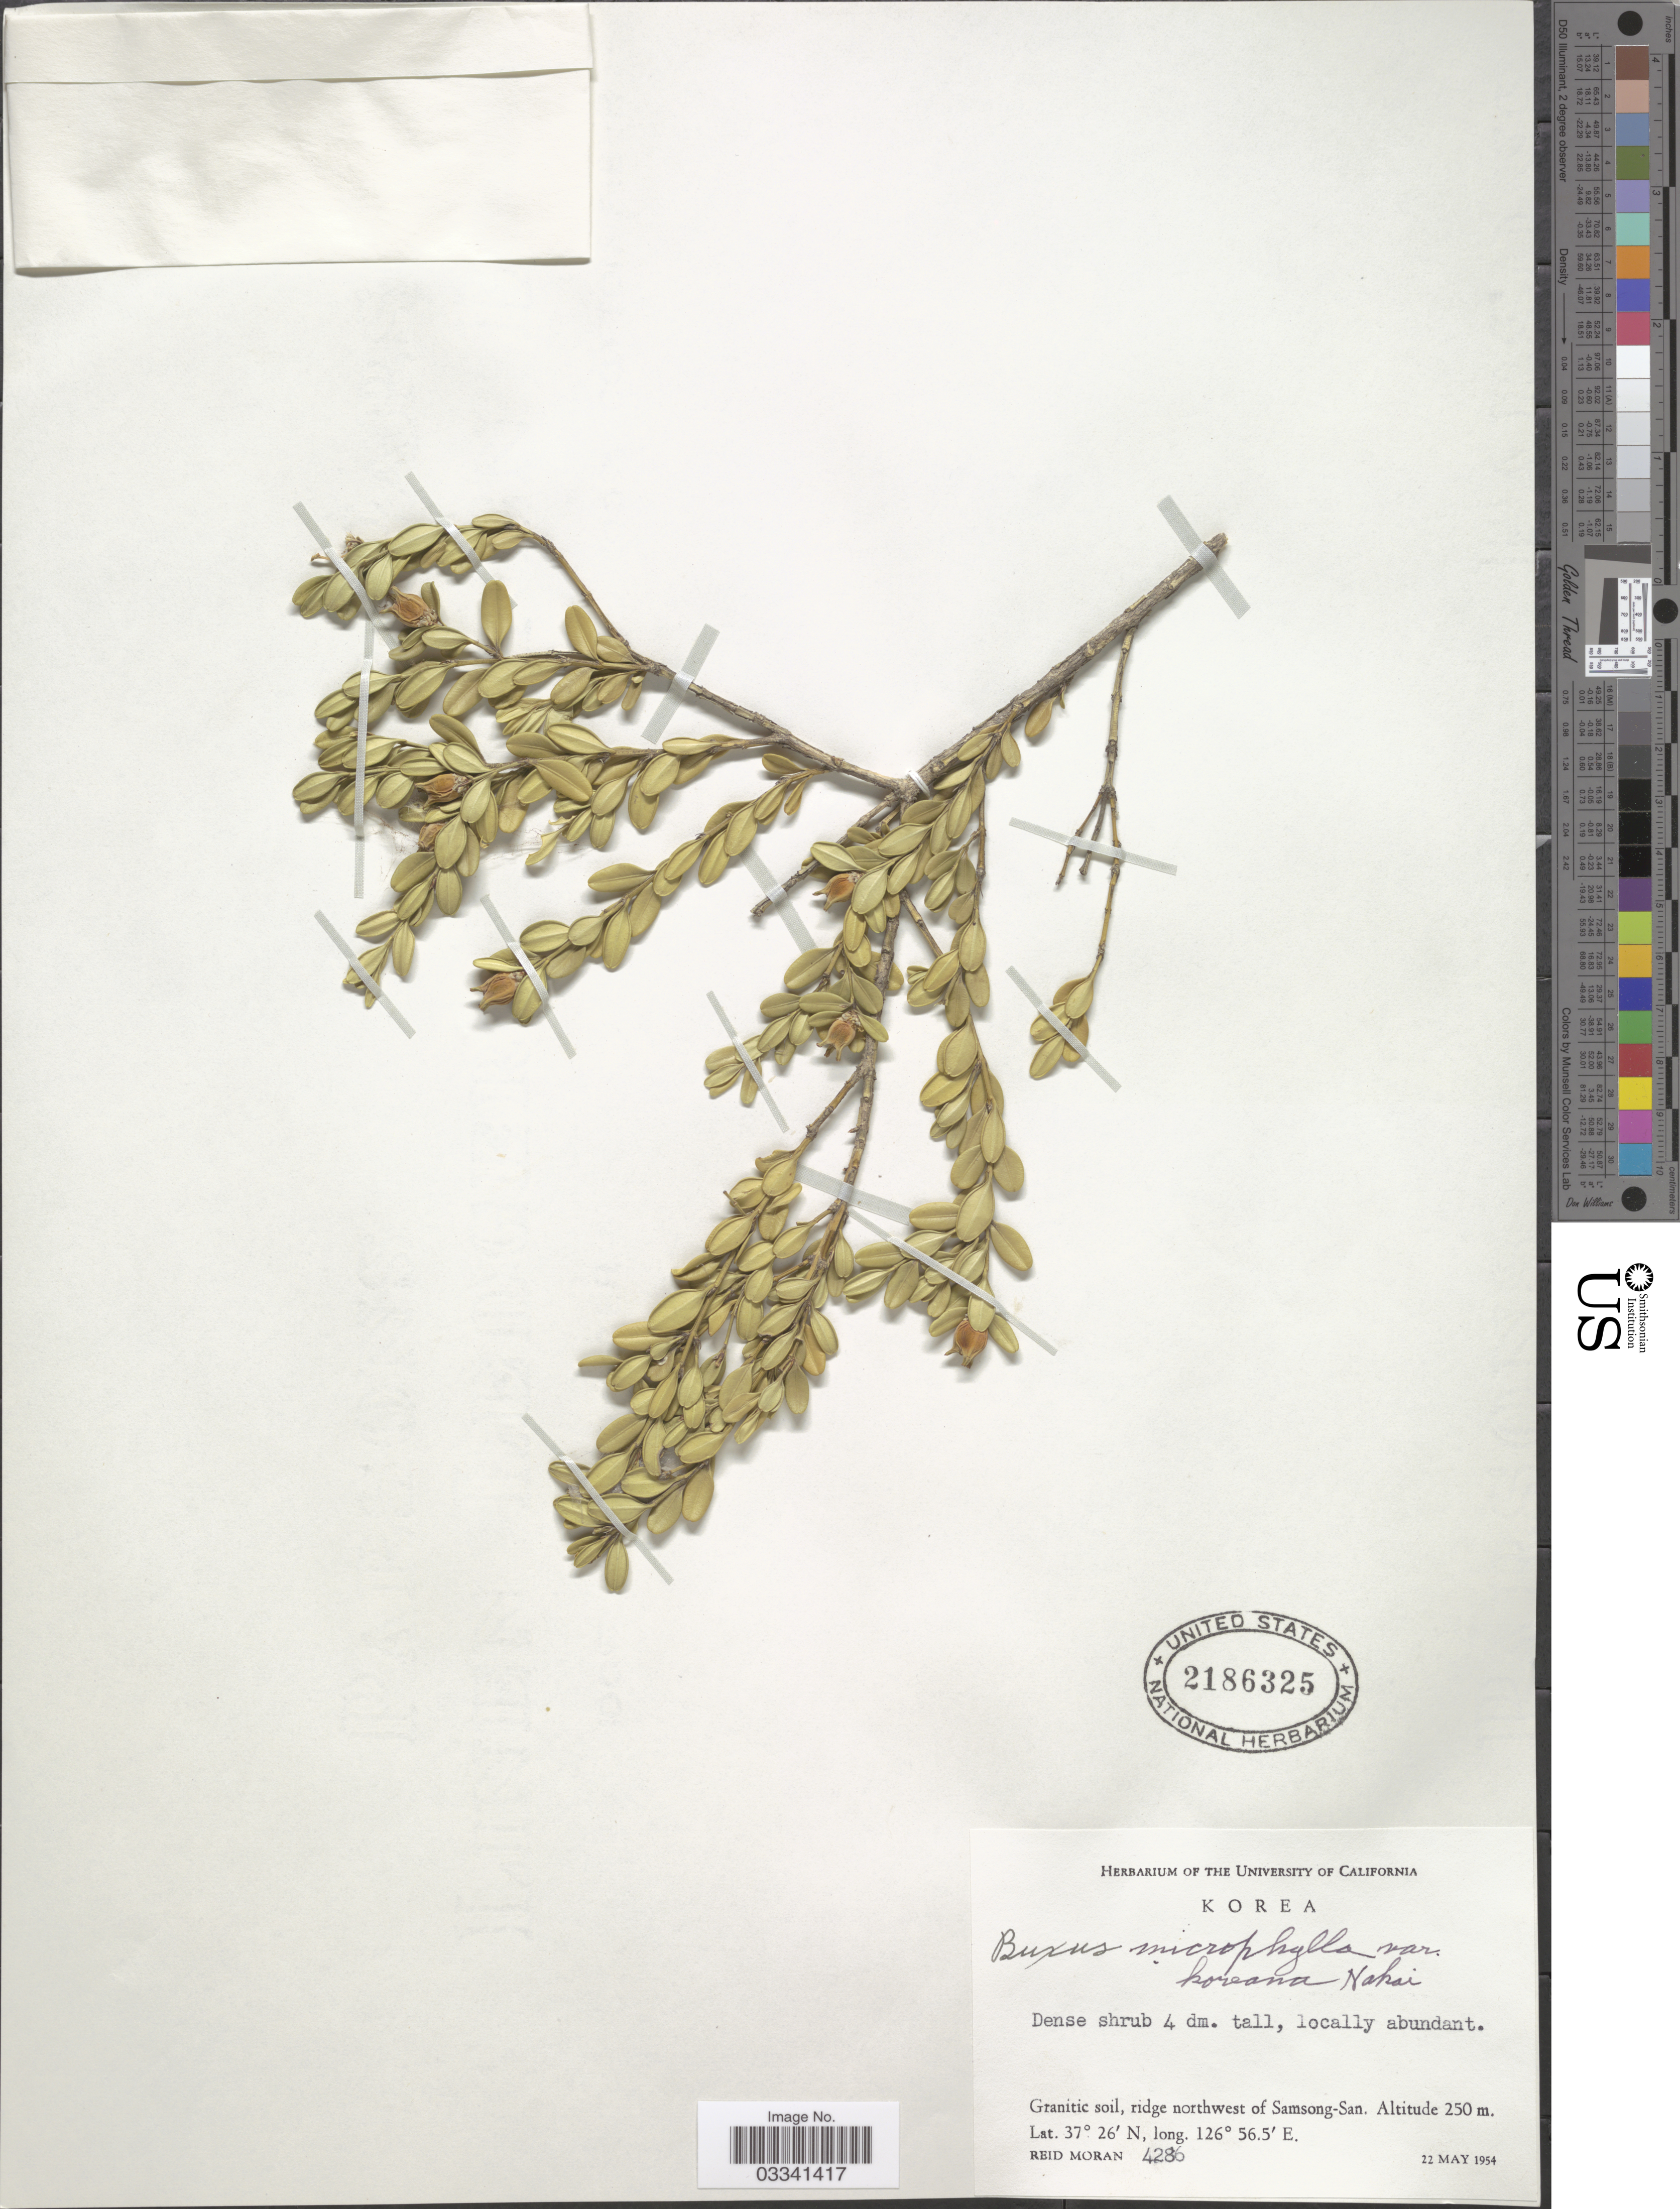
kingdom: Plantae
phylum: Tracheophyta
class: Magnoliopsida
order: Buxales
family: Buxaceae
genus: Buxus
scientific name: Buxus microphylla var. koreana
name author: Nakai ex Rehder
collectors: R. V. Moran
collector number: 4286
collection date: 1954-05-22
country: South Korea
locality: Ridge northwest of Samsong-San.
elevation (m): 250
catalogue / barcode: US 2186325